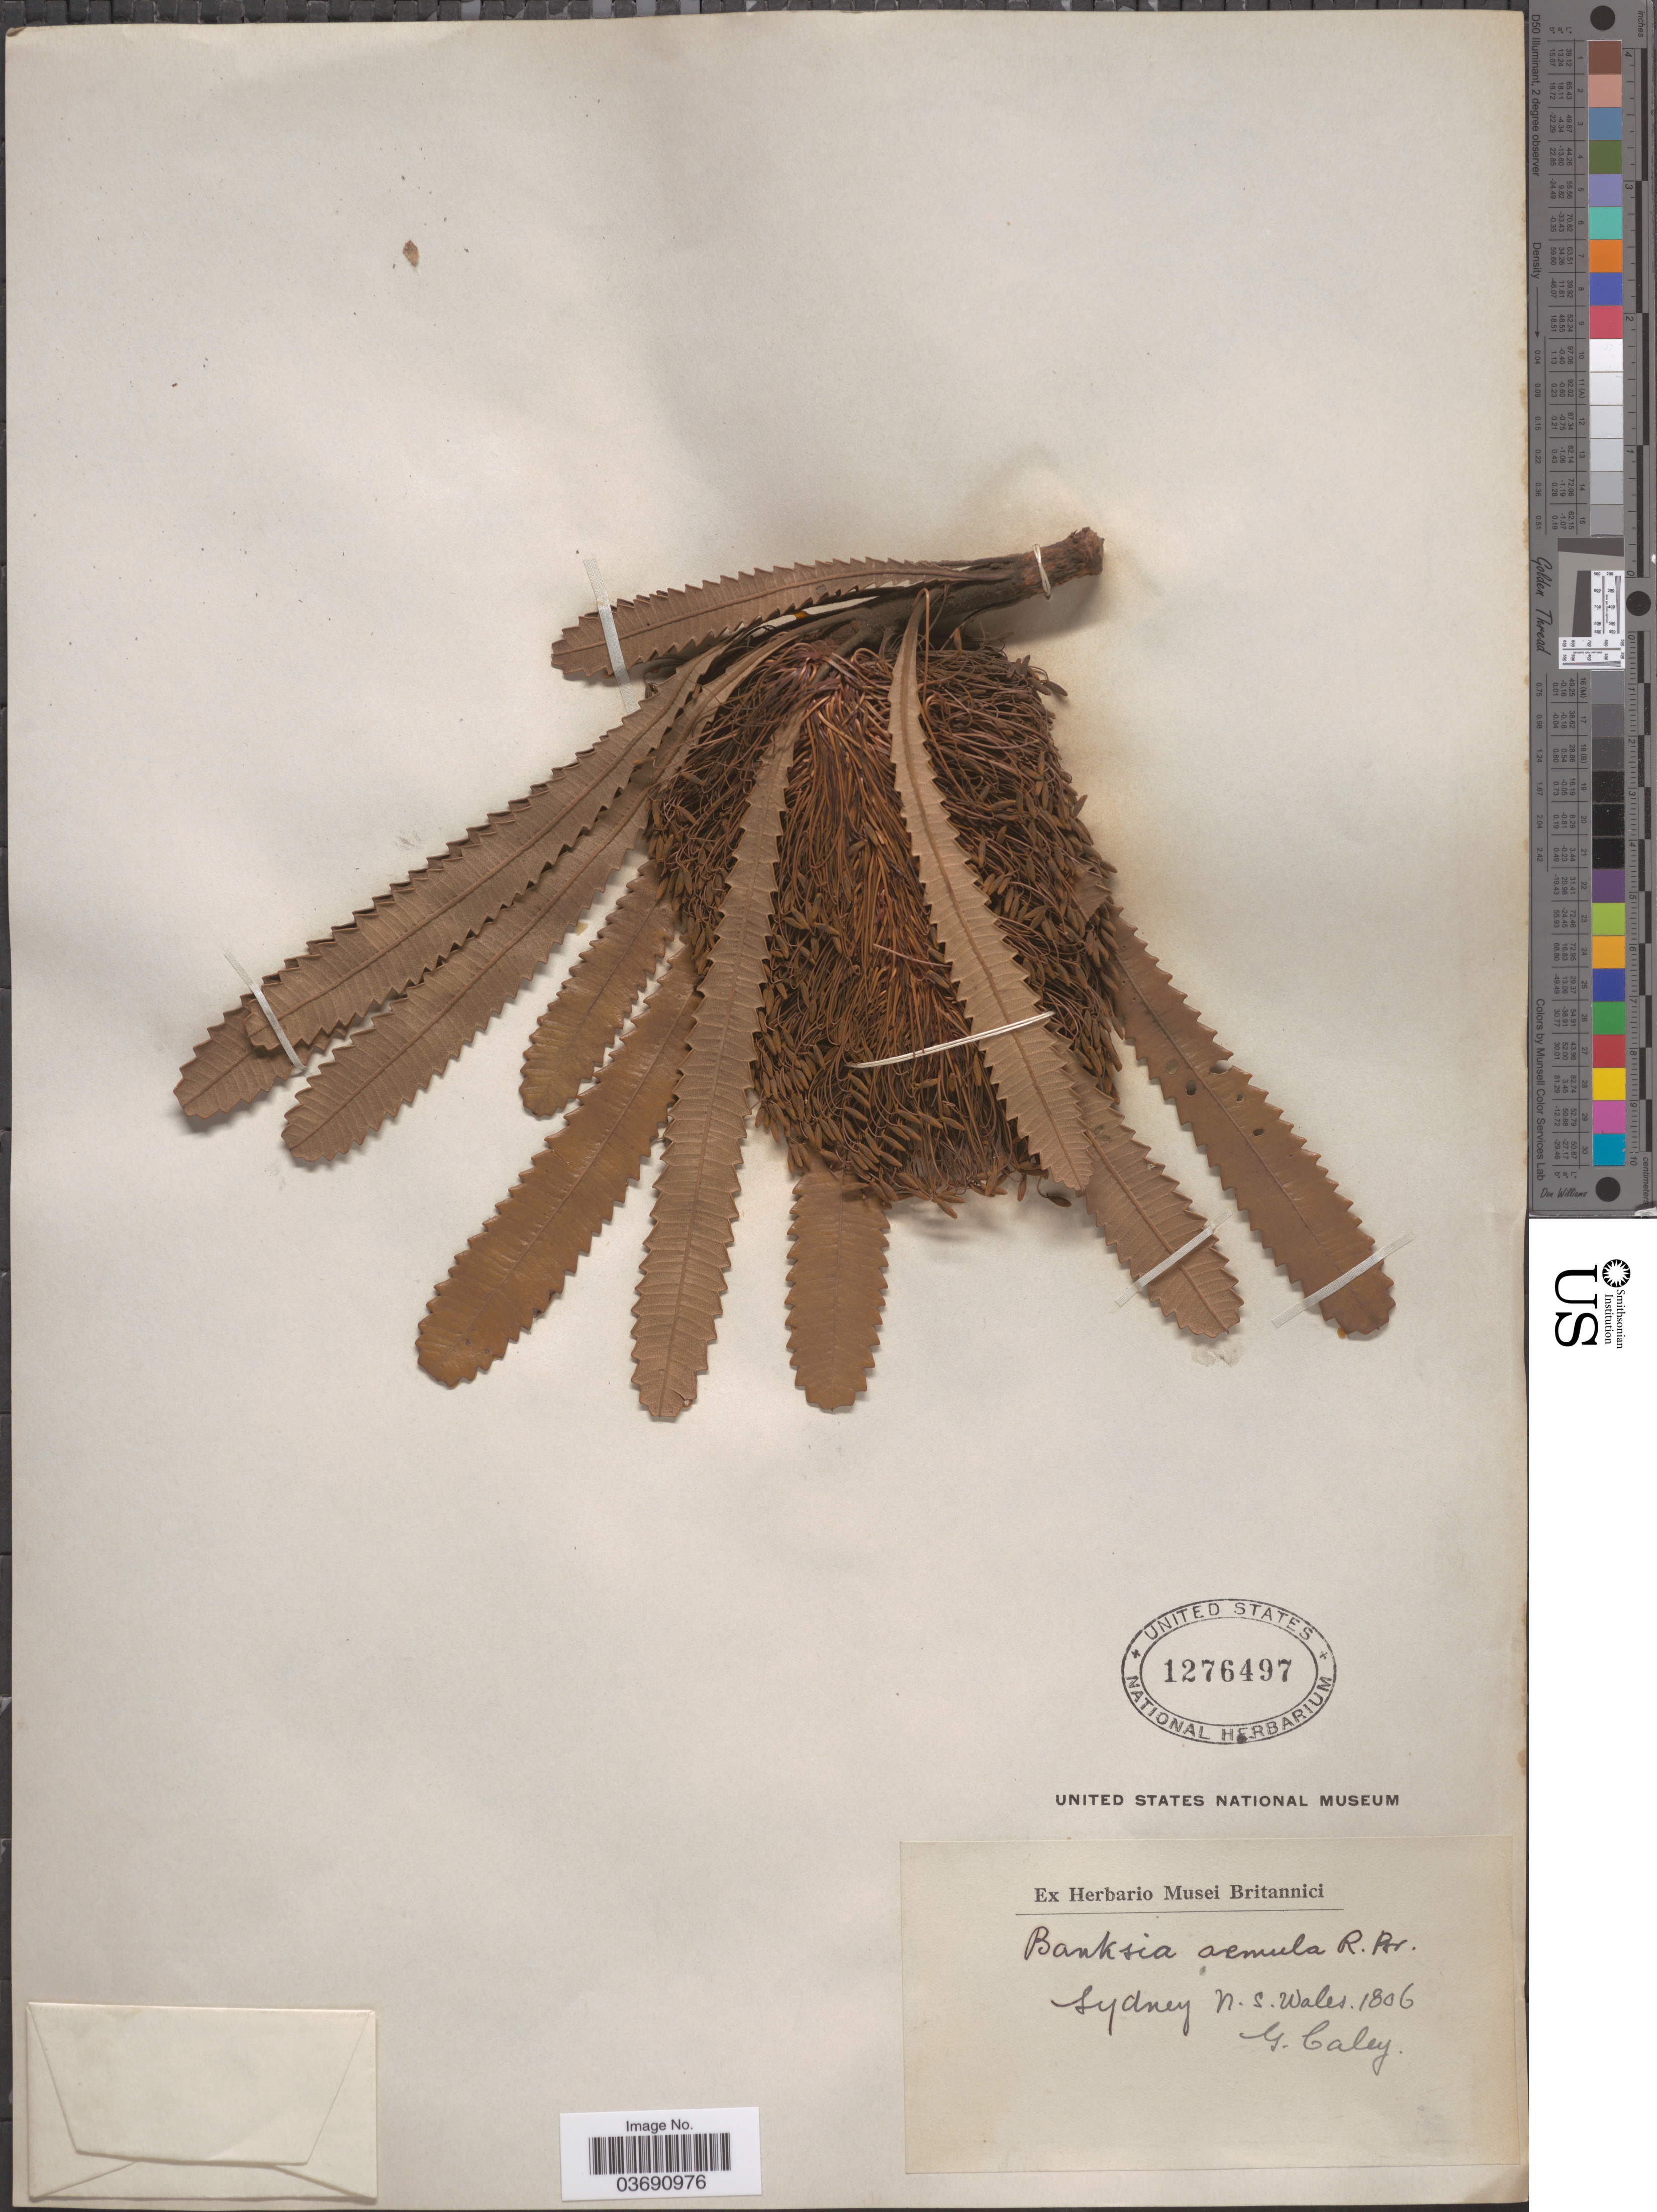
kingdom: Plantae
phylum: Tracheophyta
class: Magnoliopsida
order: Proteales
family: Proteaceae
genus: Banksia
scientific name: Banksia aemula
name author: R. Br.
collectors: G. Caley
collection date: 1806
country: Australia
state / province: New South Wales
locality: Sydney.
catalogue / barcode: US 1276497